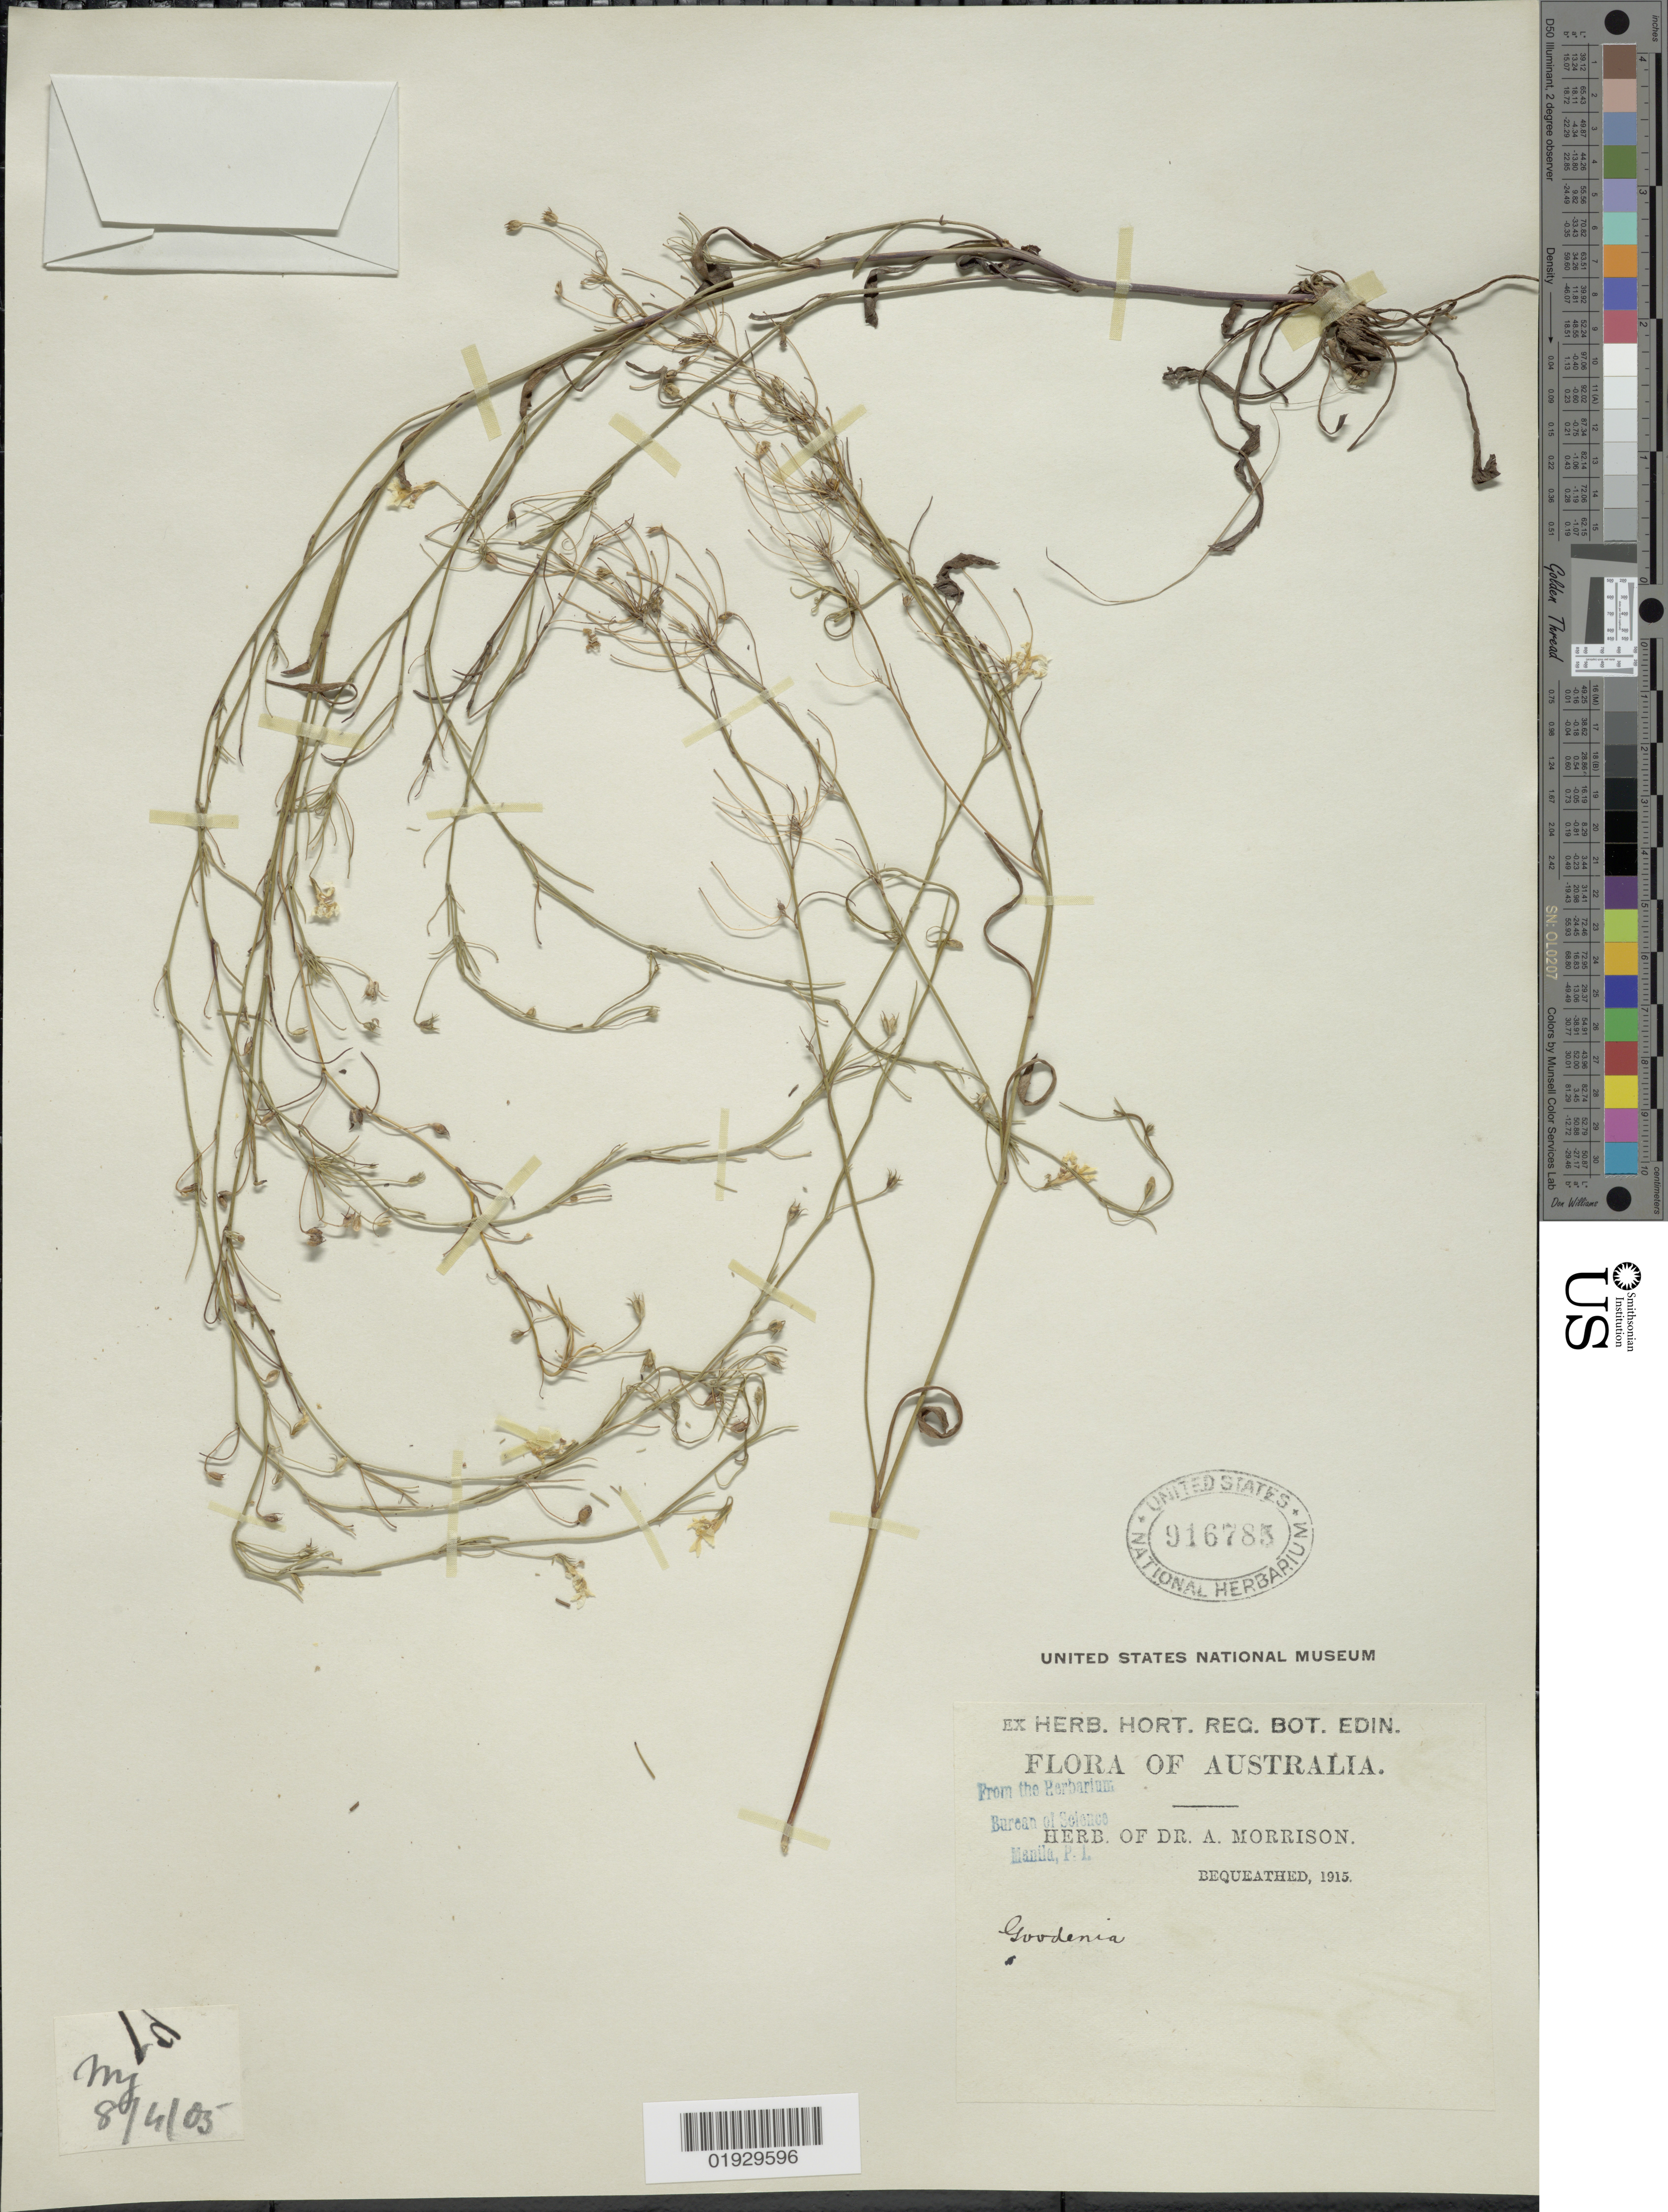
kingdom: Plantae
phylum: Tracheophyta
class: Magnoliopsida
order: Asterales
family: Goodeniaceae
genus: Goodenia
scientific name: Goodenia sp.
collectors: ex herb. Dr. A. Morrison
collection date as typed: Transcribed d/m/y: 8/4/5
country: Australia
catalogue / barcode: US 916783